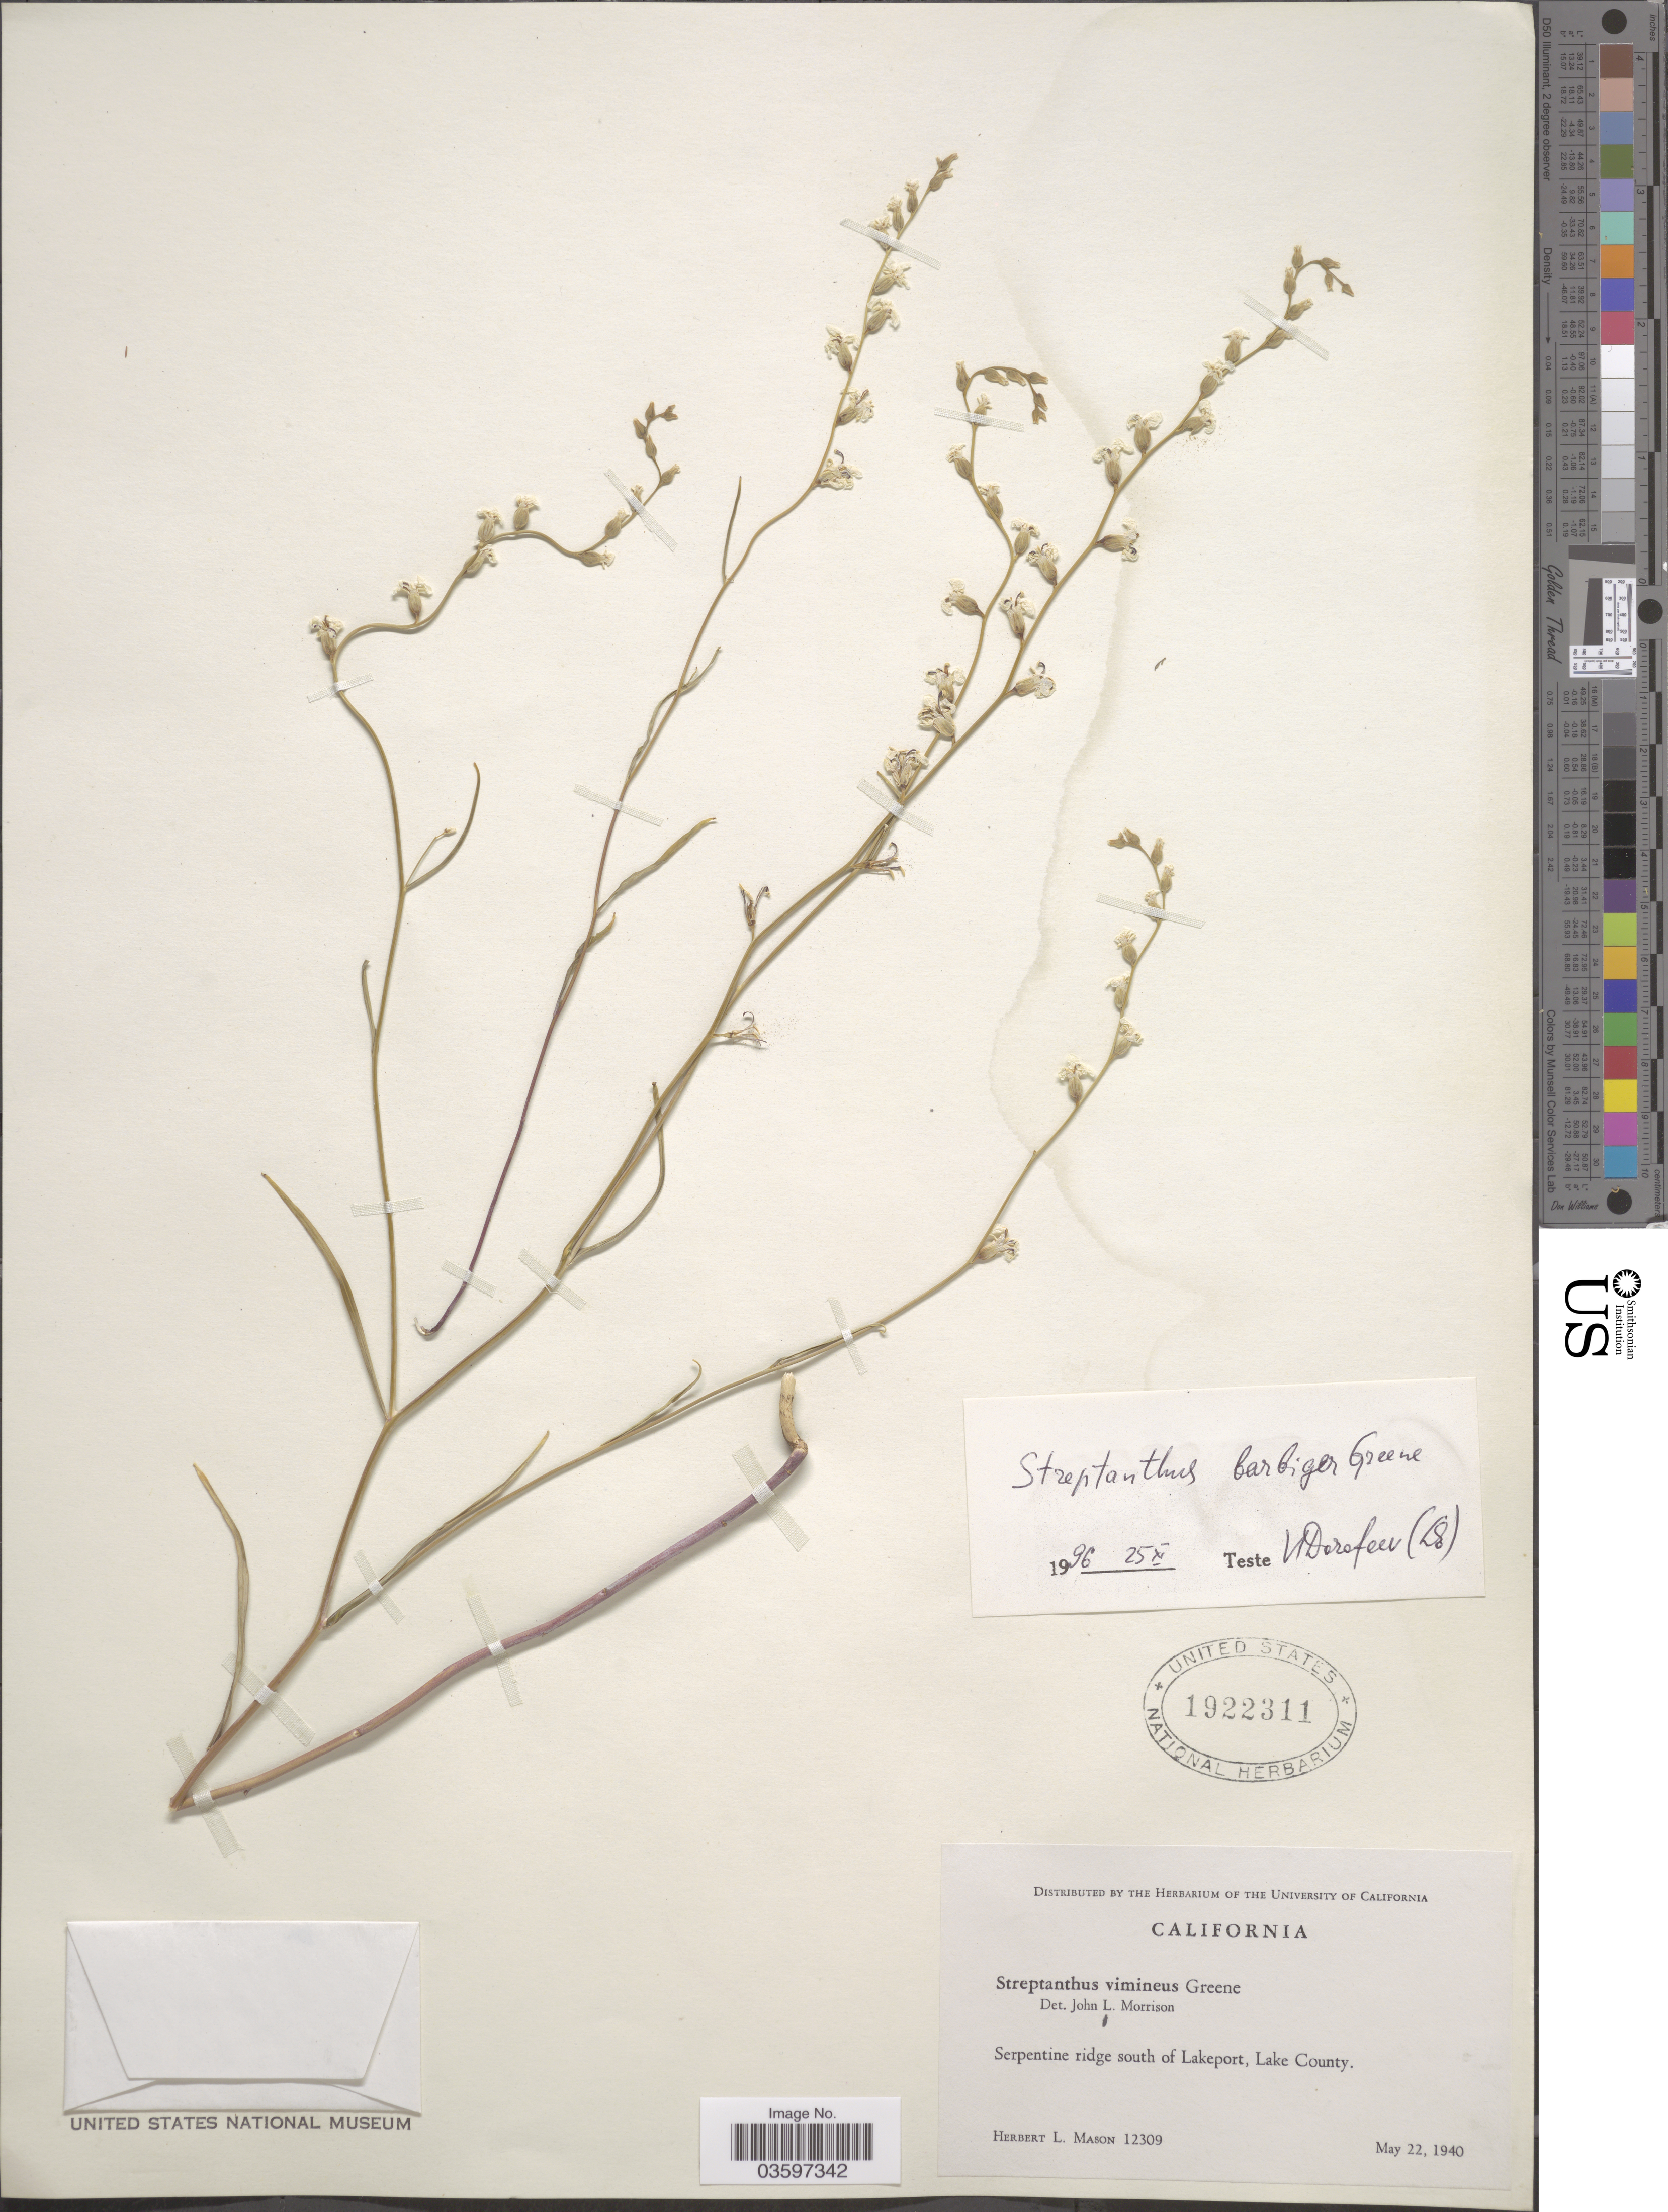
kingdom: Plantae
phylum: Tracheophyta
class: Magnoliopsida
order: Brassicales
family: Brassicaceae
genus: Streptanthus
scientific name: Streptanthus barbiger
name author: Greene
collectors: H. L. Mason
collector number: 12309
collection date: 1940-05-22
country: United States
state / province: California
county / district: Lake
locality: Serpentine ridge south of Lakeport, Lake County.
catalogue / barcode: US 1922311